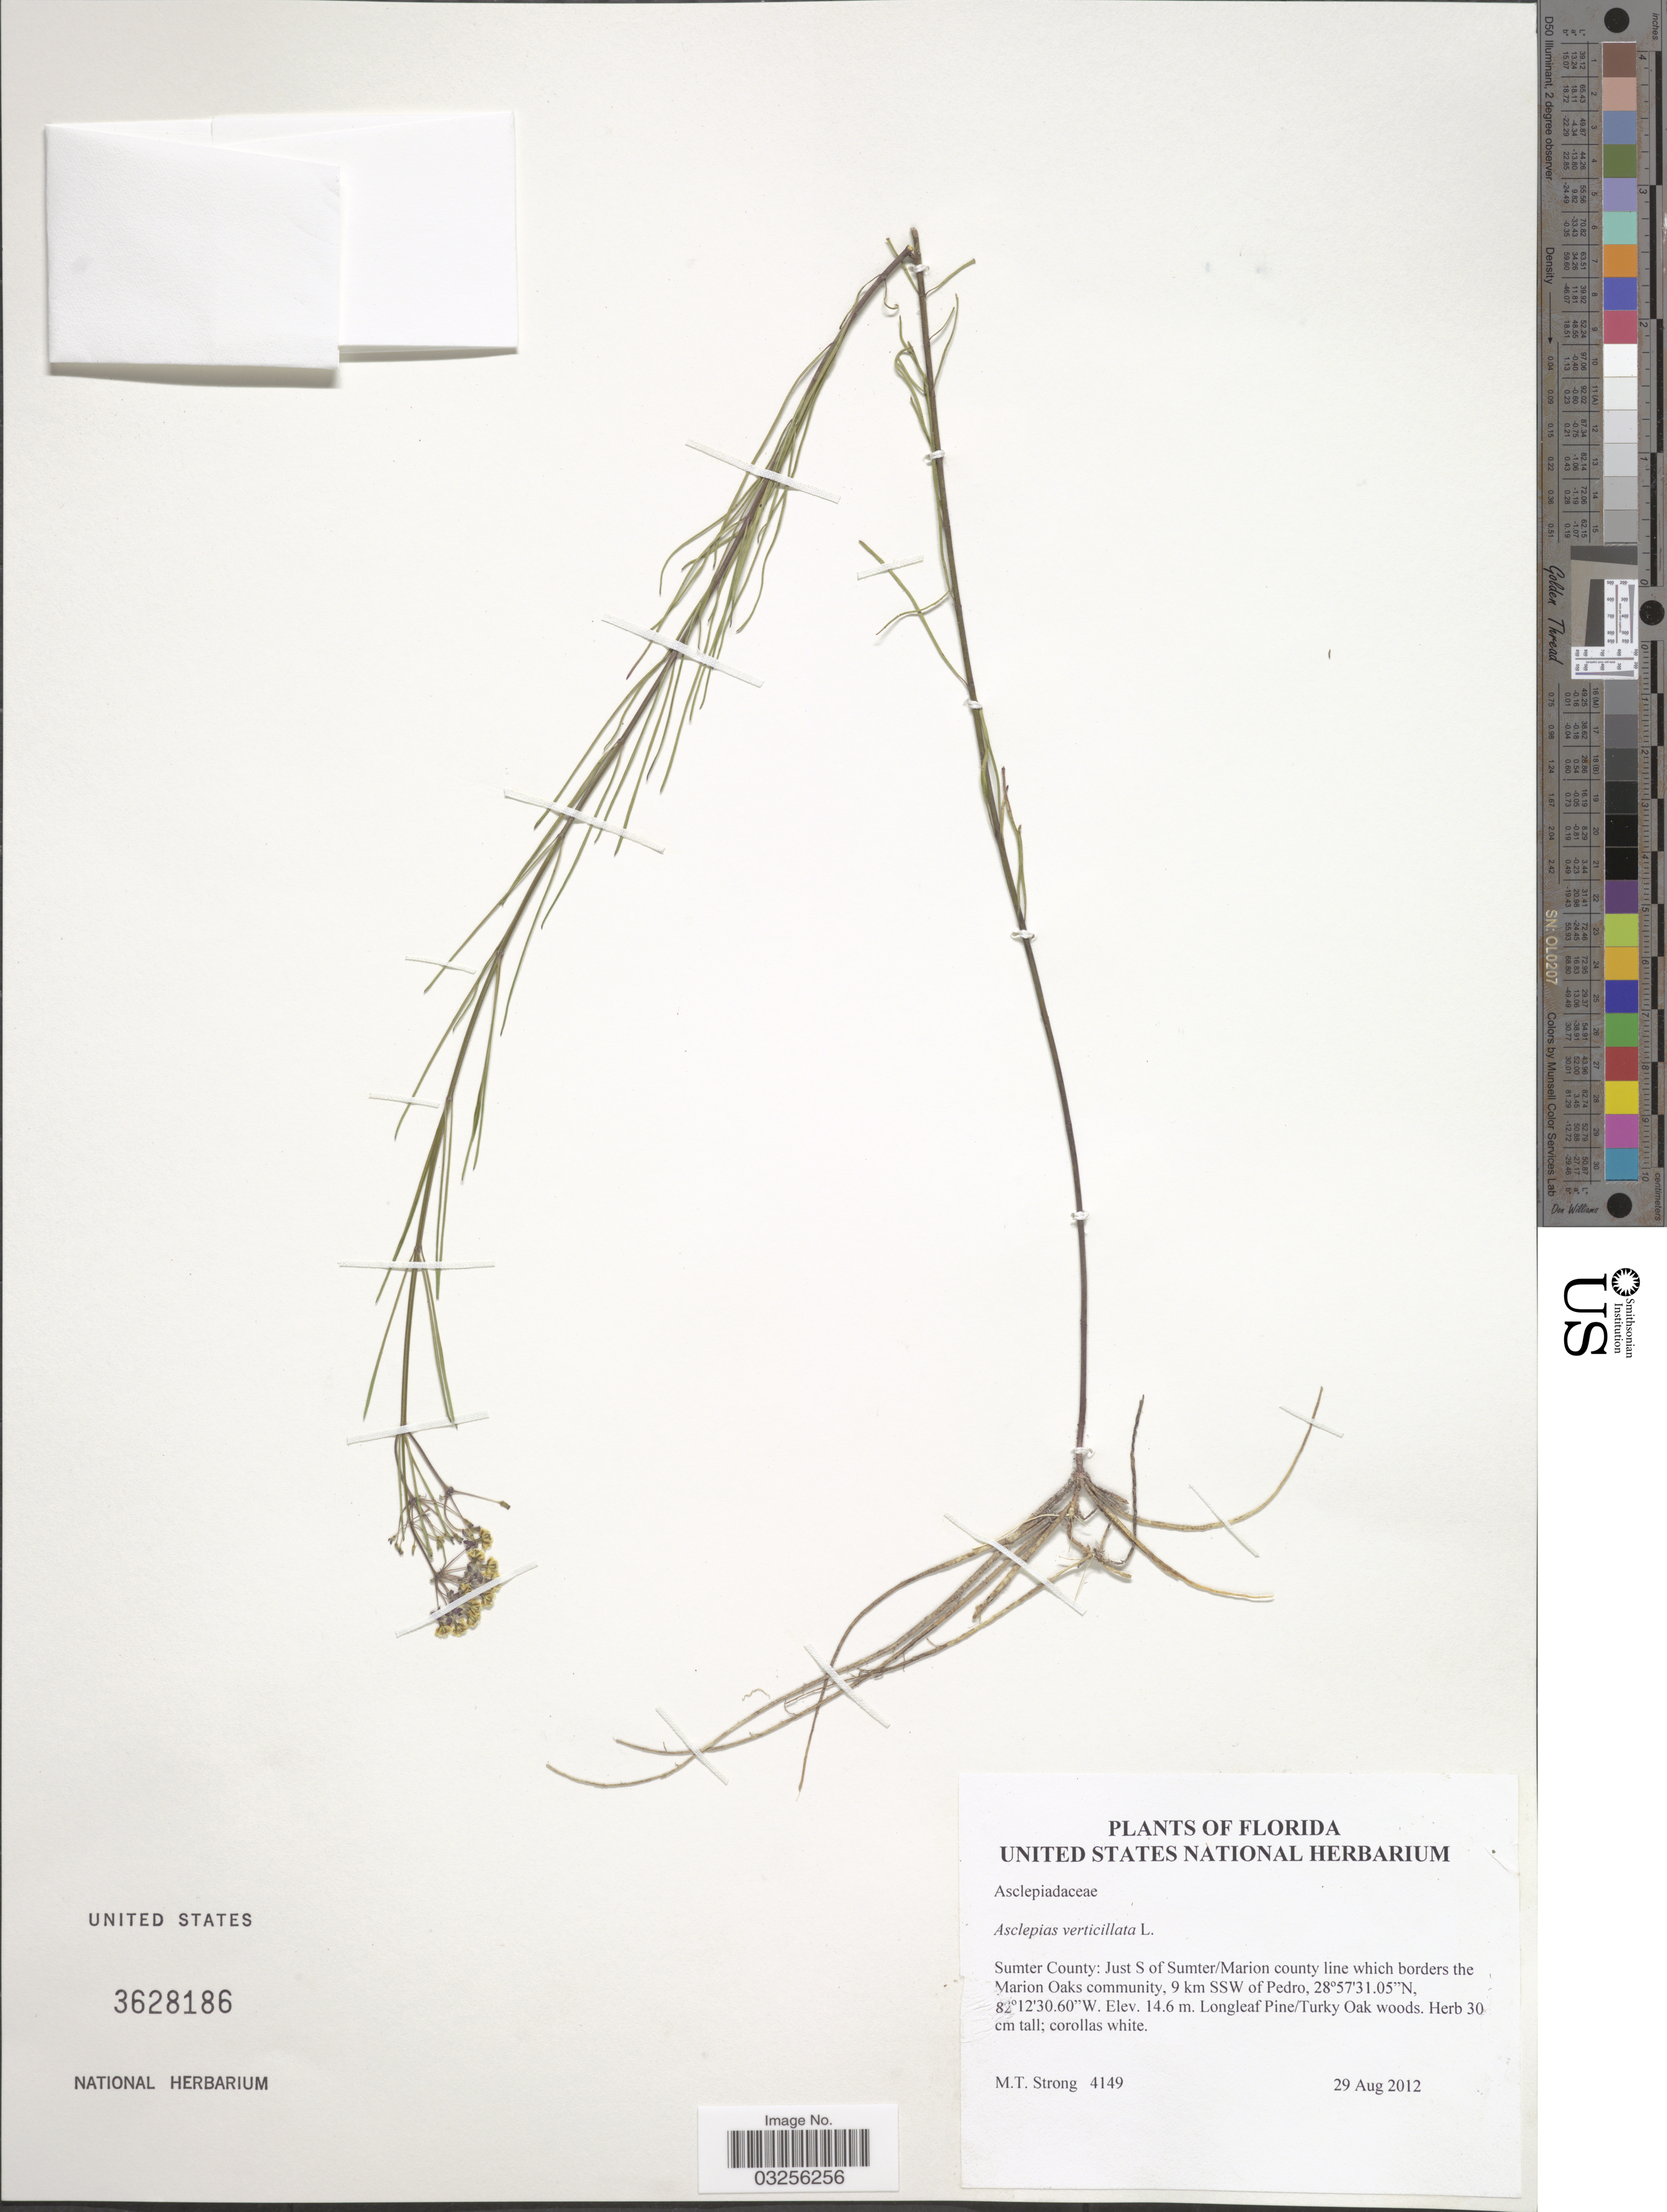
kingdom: Plantae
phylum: Tracheophyta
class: Magnoliopsida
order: Gentianales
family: Apocynaceae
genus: Asclepias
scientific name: Asclepias verticillata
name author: L.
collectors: M. T. Strong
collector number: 4149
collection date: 2012-08-29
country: United States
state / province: Florida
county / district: Sumter County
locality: Just S of Sumter/Marion county line which borders the Marion Oaks community, 9 km SSW of Pedro.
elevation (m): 14.6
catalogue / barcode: US 3628186